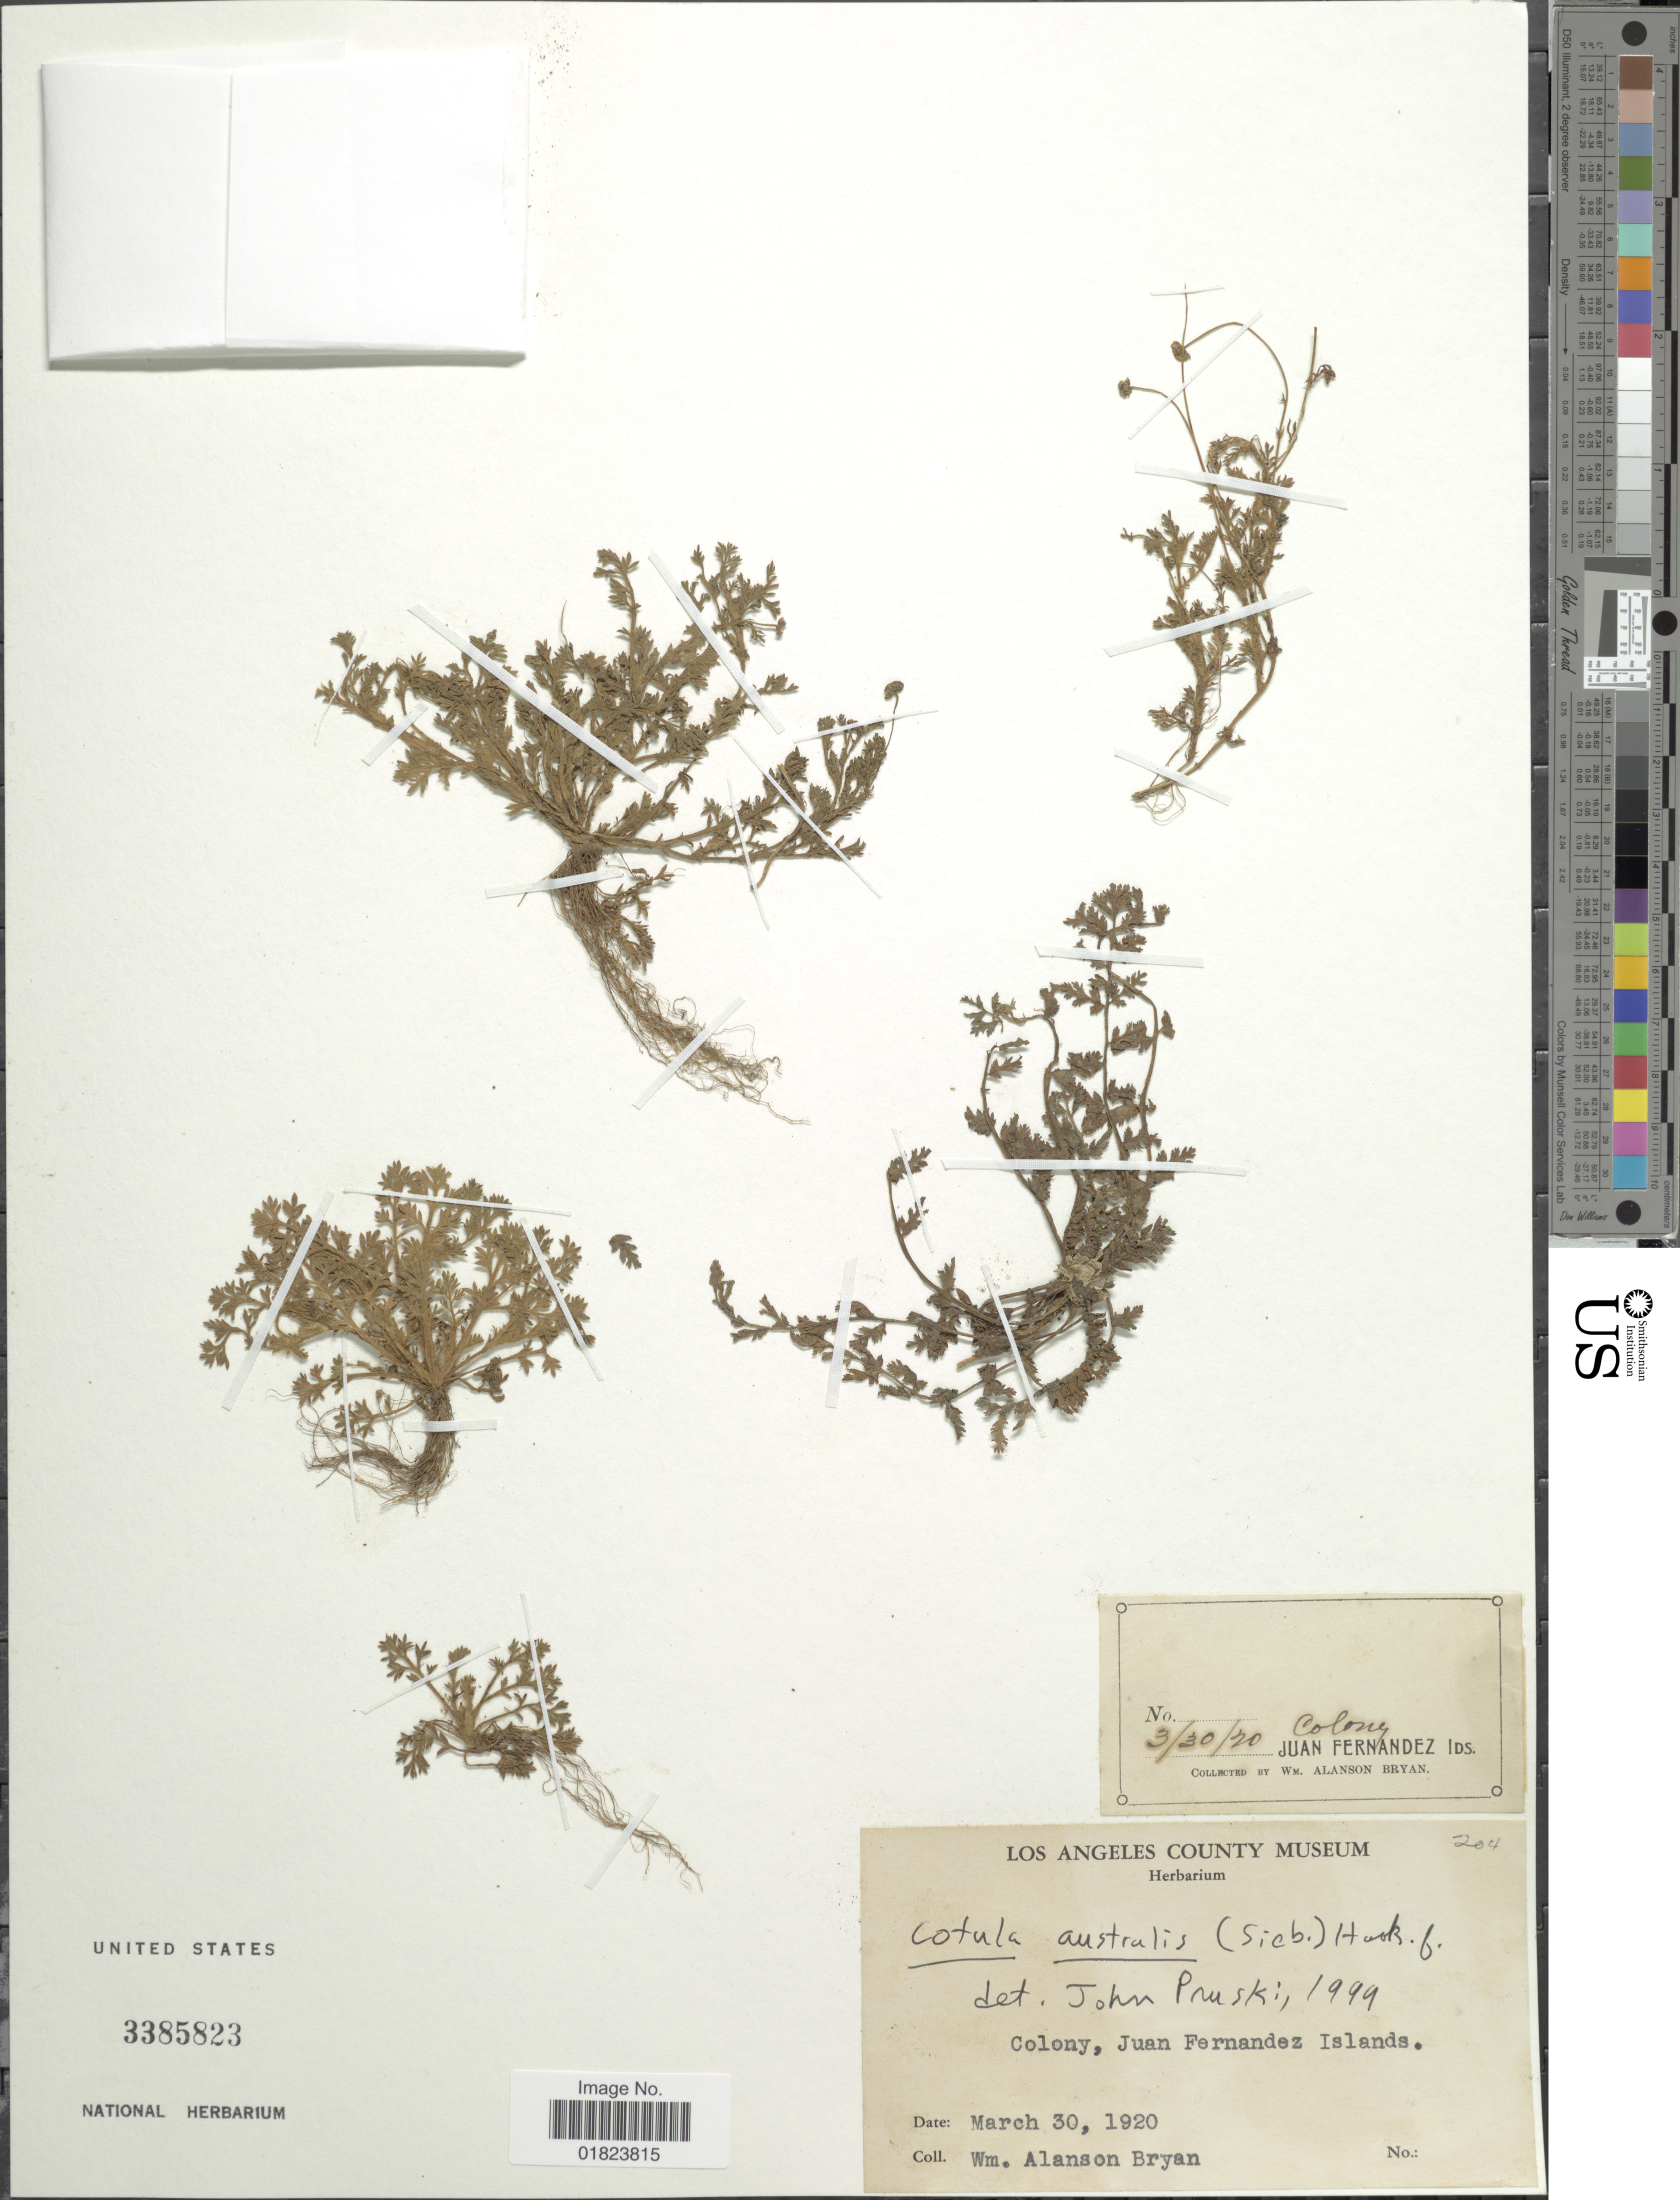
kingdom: Plantae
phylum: Tracheophyta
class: Magnoliopsida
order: Asterales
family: Asteraceae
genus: Cotula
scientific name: Cotula australis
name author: (Sieber ex Spreng.) Hook. f.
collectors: W. Bryan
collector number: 204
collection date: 1920-03-30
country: Chile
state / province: Valparaíso (V)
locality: Colony, Juan Fernandez Islands.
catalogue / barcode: US 3385823